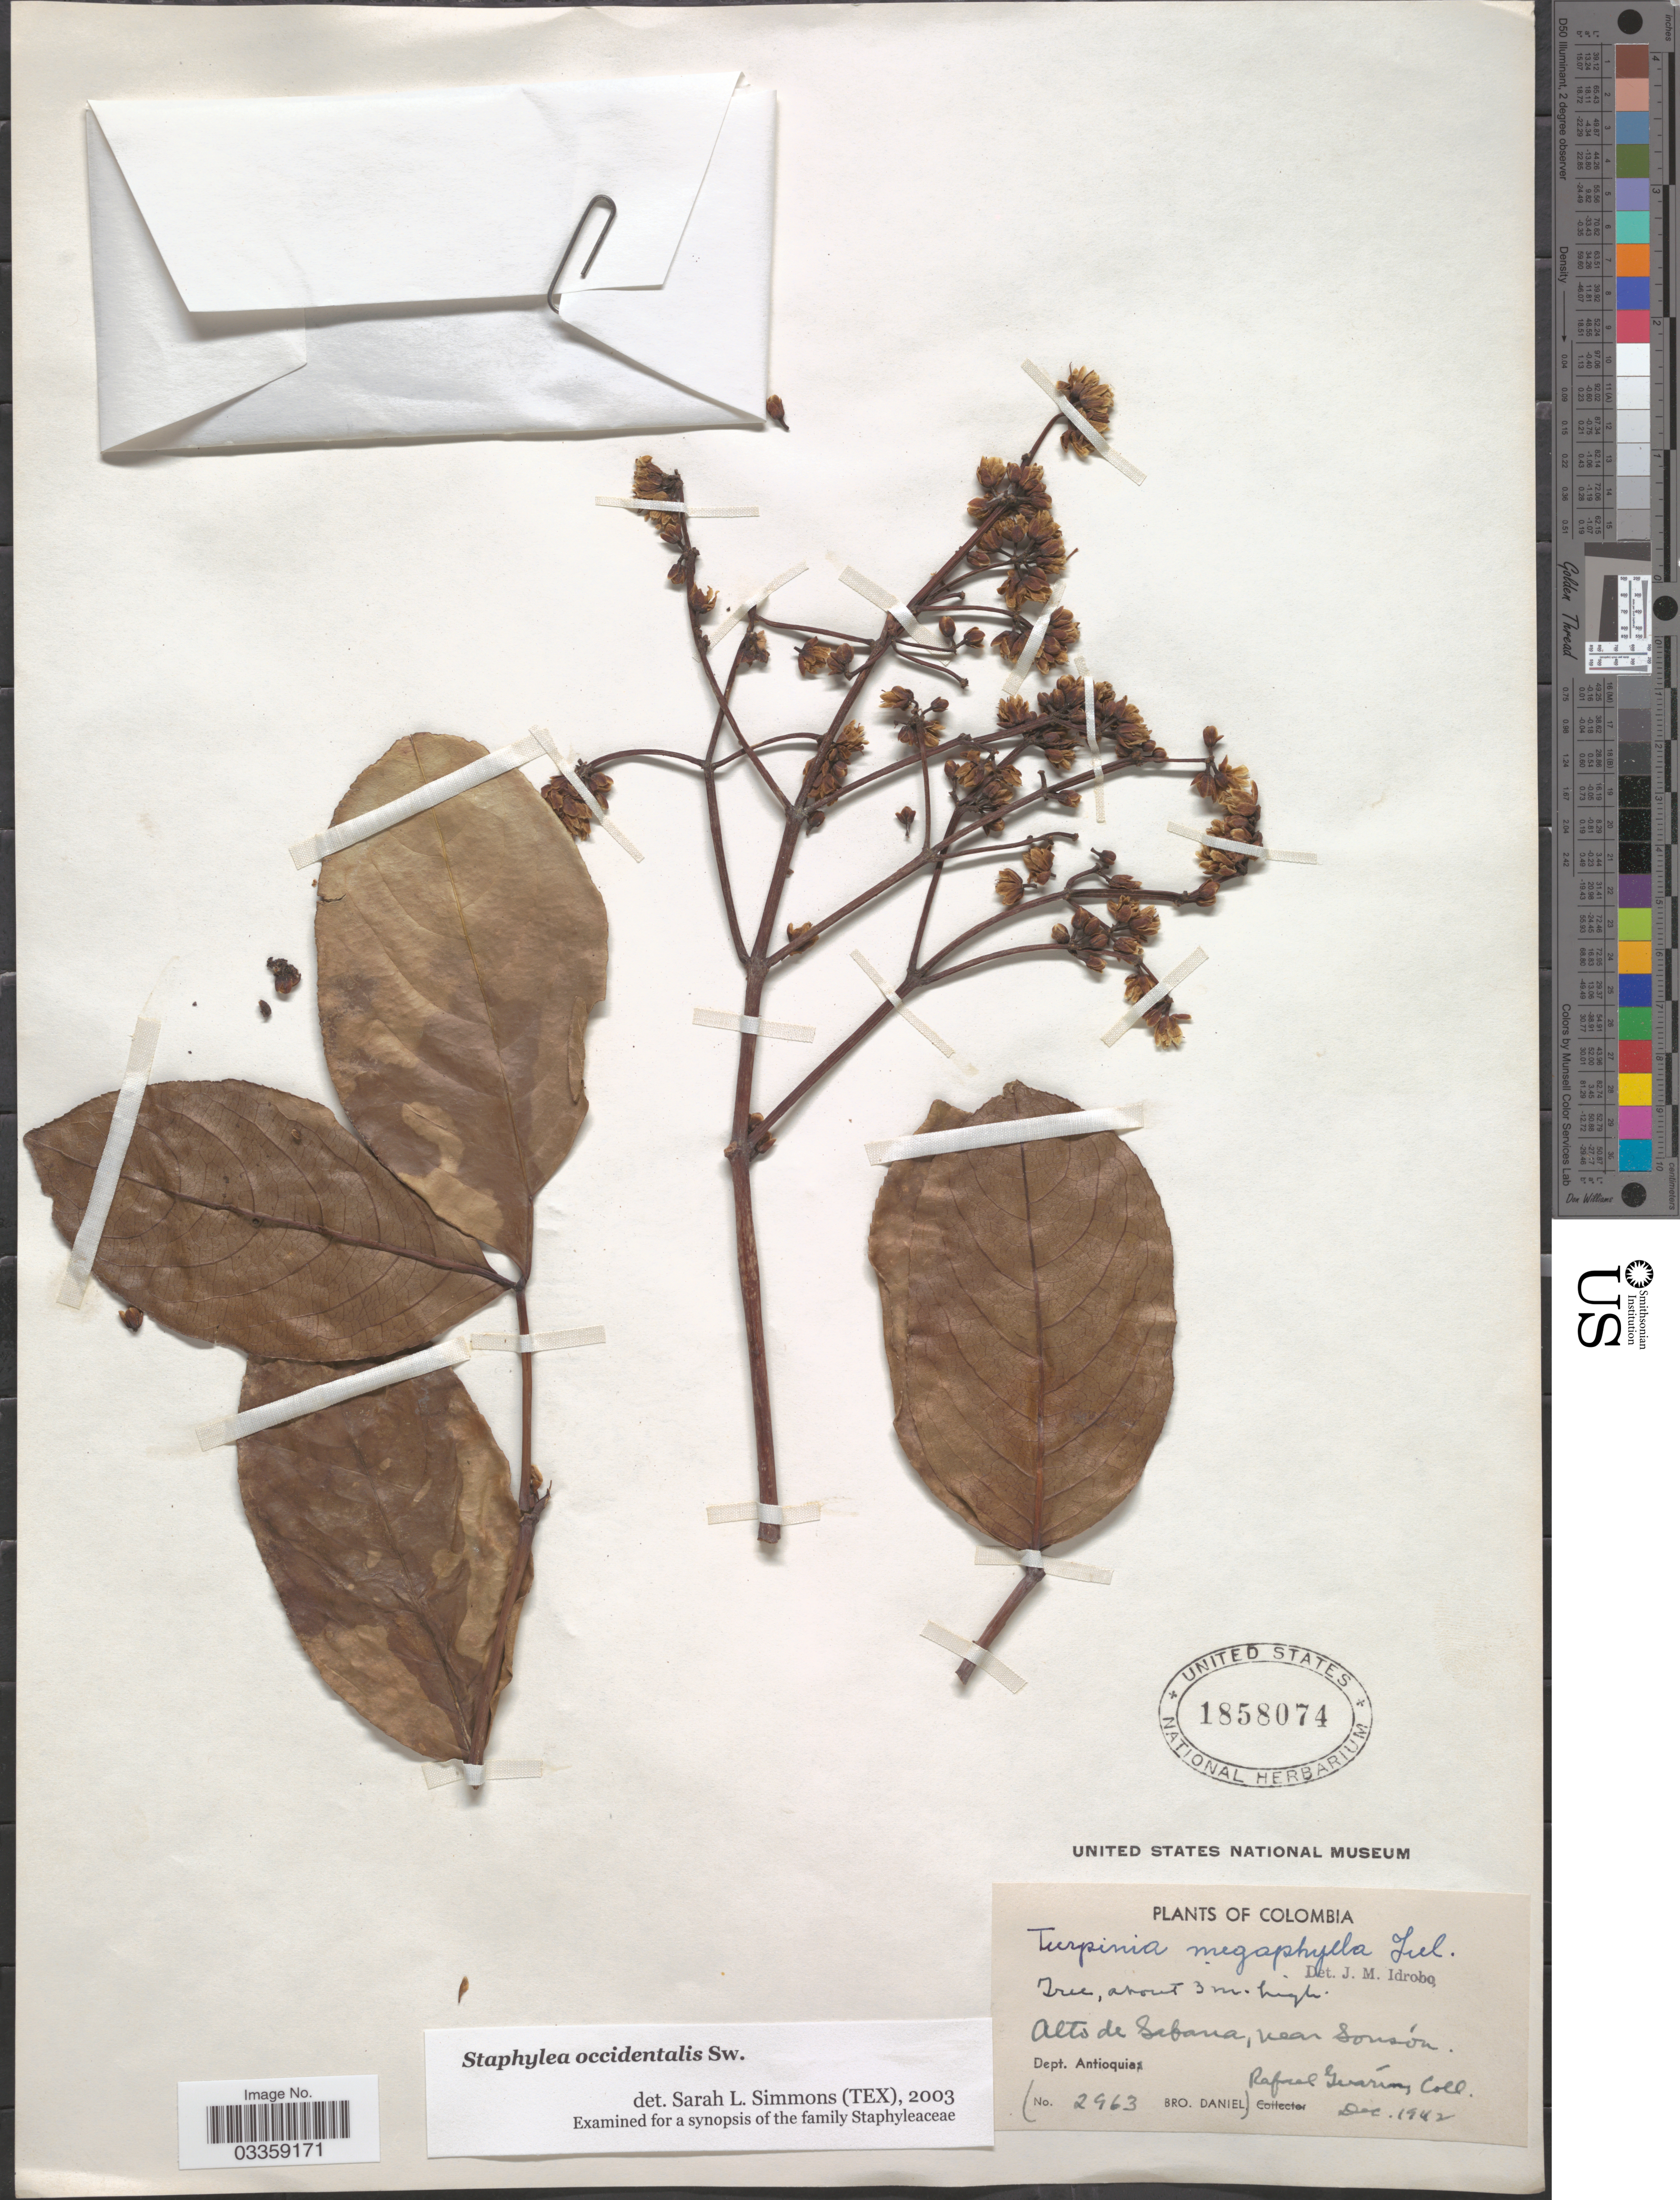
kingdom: Plantae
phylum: Tracheophyta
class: Magnoliopsida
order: Crossosomatales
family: Staphyleaceae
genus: Turpinia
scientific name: Turpinia occidentalis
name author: (Sw.) G. Don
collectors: R. Guarin & Bro. Daniel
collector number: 2963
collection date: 1942-12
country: Colombia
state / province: Antioquia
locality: Alto de Sabana, near Sonsón. Dept. Antioquia.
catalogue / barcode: US 1858074